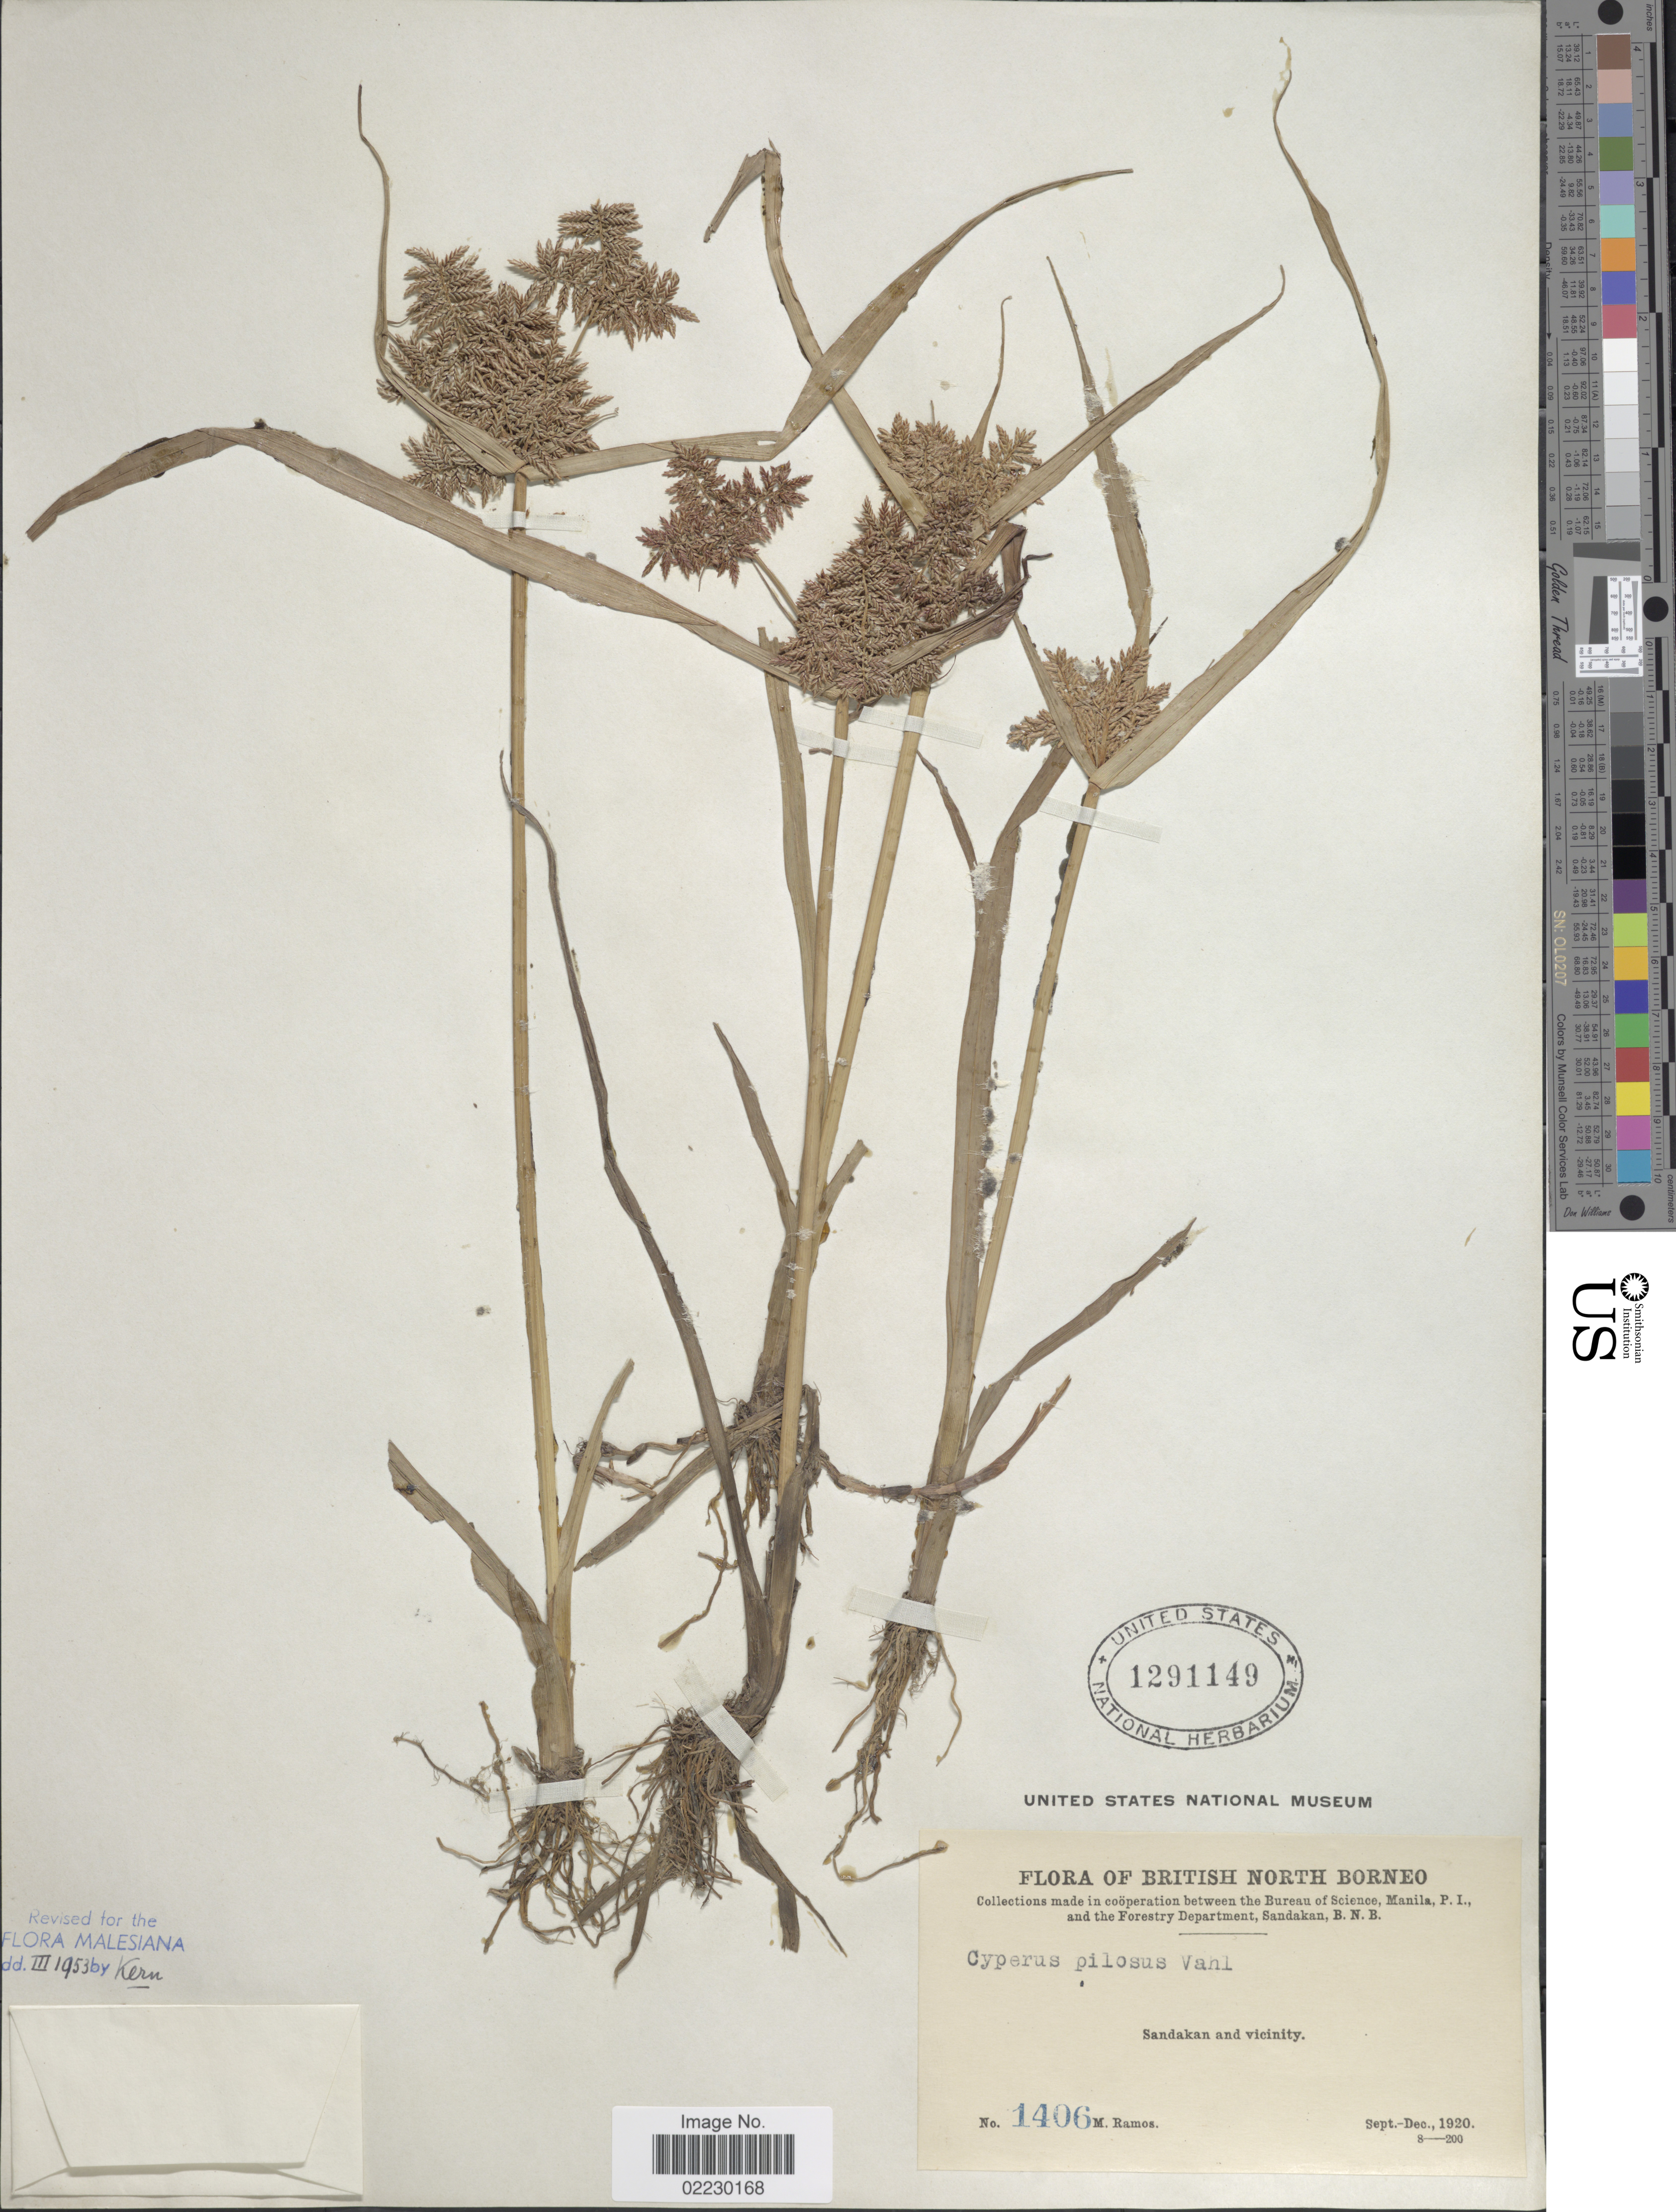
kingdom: Plantae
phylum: Tracheophyta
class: Liliopsida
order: Poales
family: Cyperaceae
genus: Cyperus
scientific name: Cyperus pilosus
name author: Vahl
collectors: M. Ramos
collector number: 1406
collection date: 1920-09/1920-12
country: Malaysia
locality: British North Borneo, Sandakan and vicinity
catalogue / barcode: US 1291149